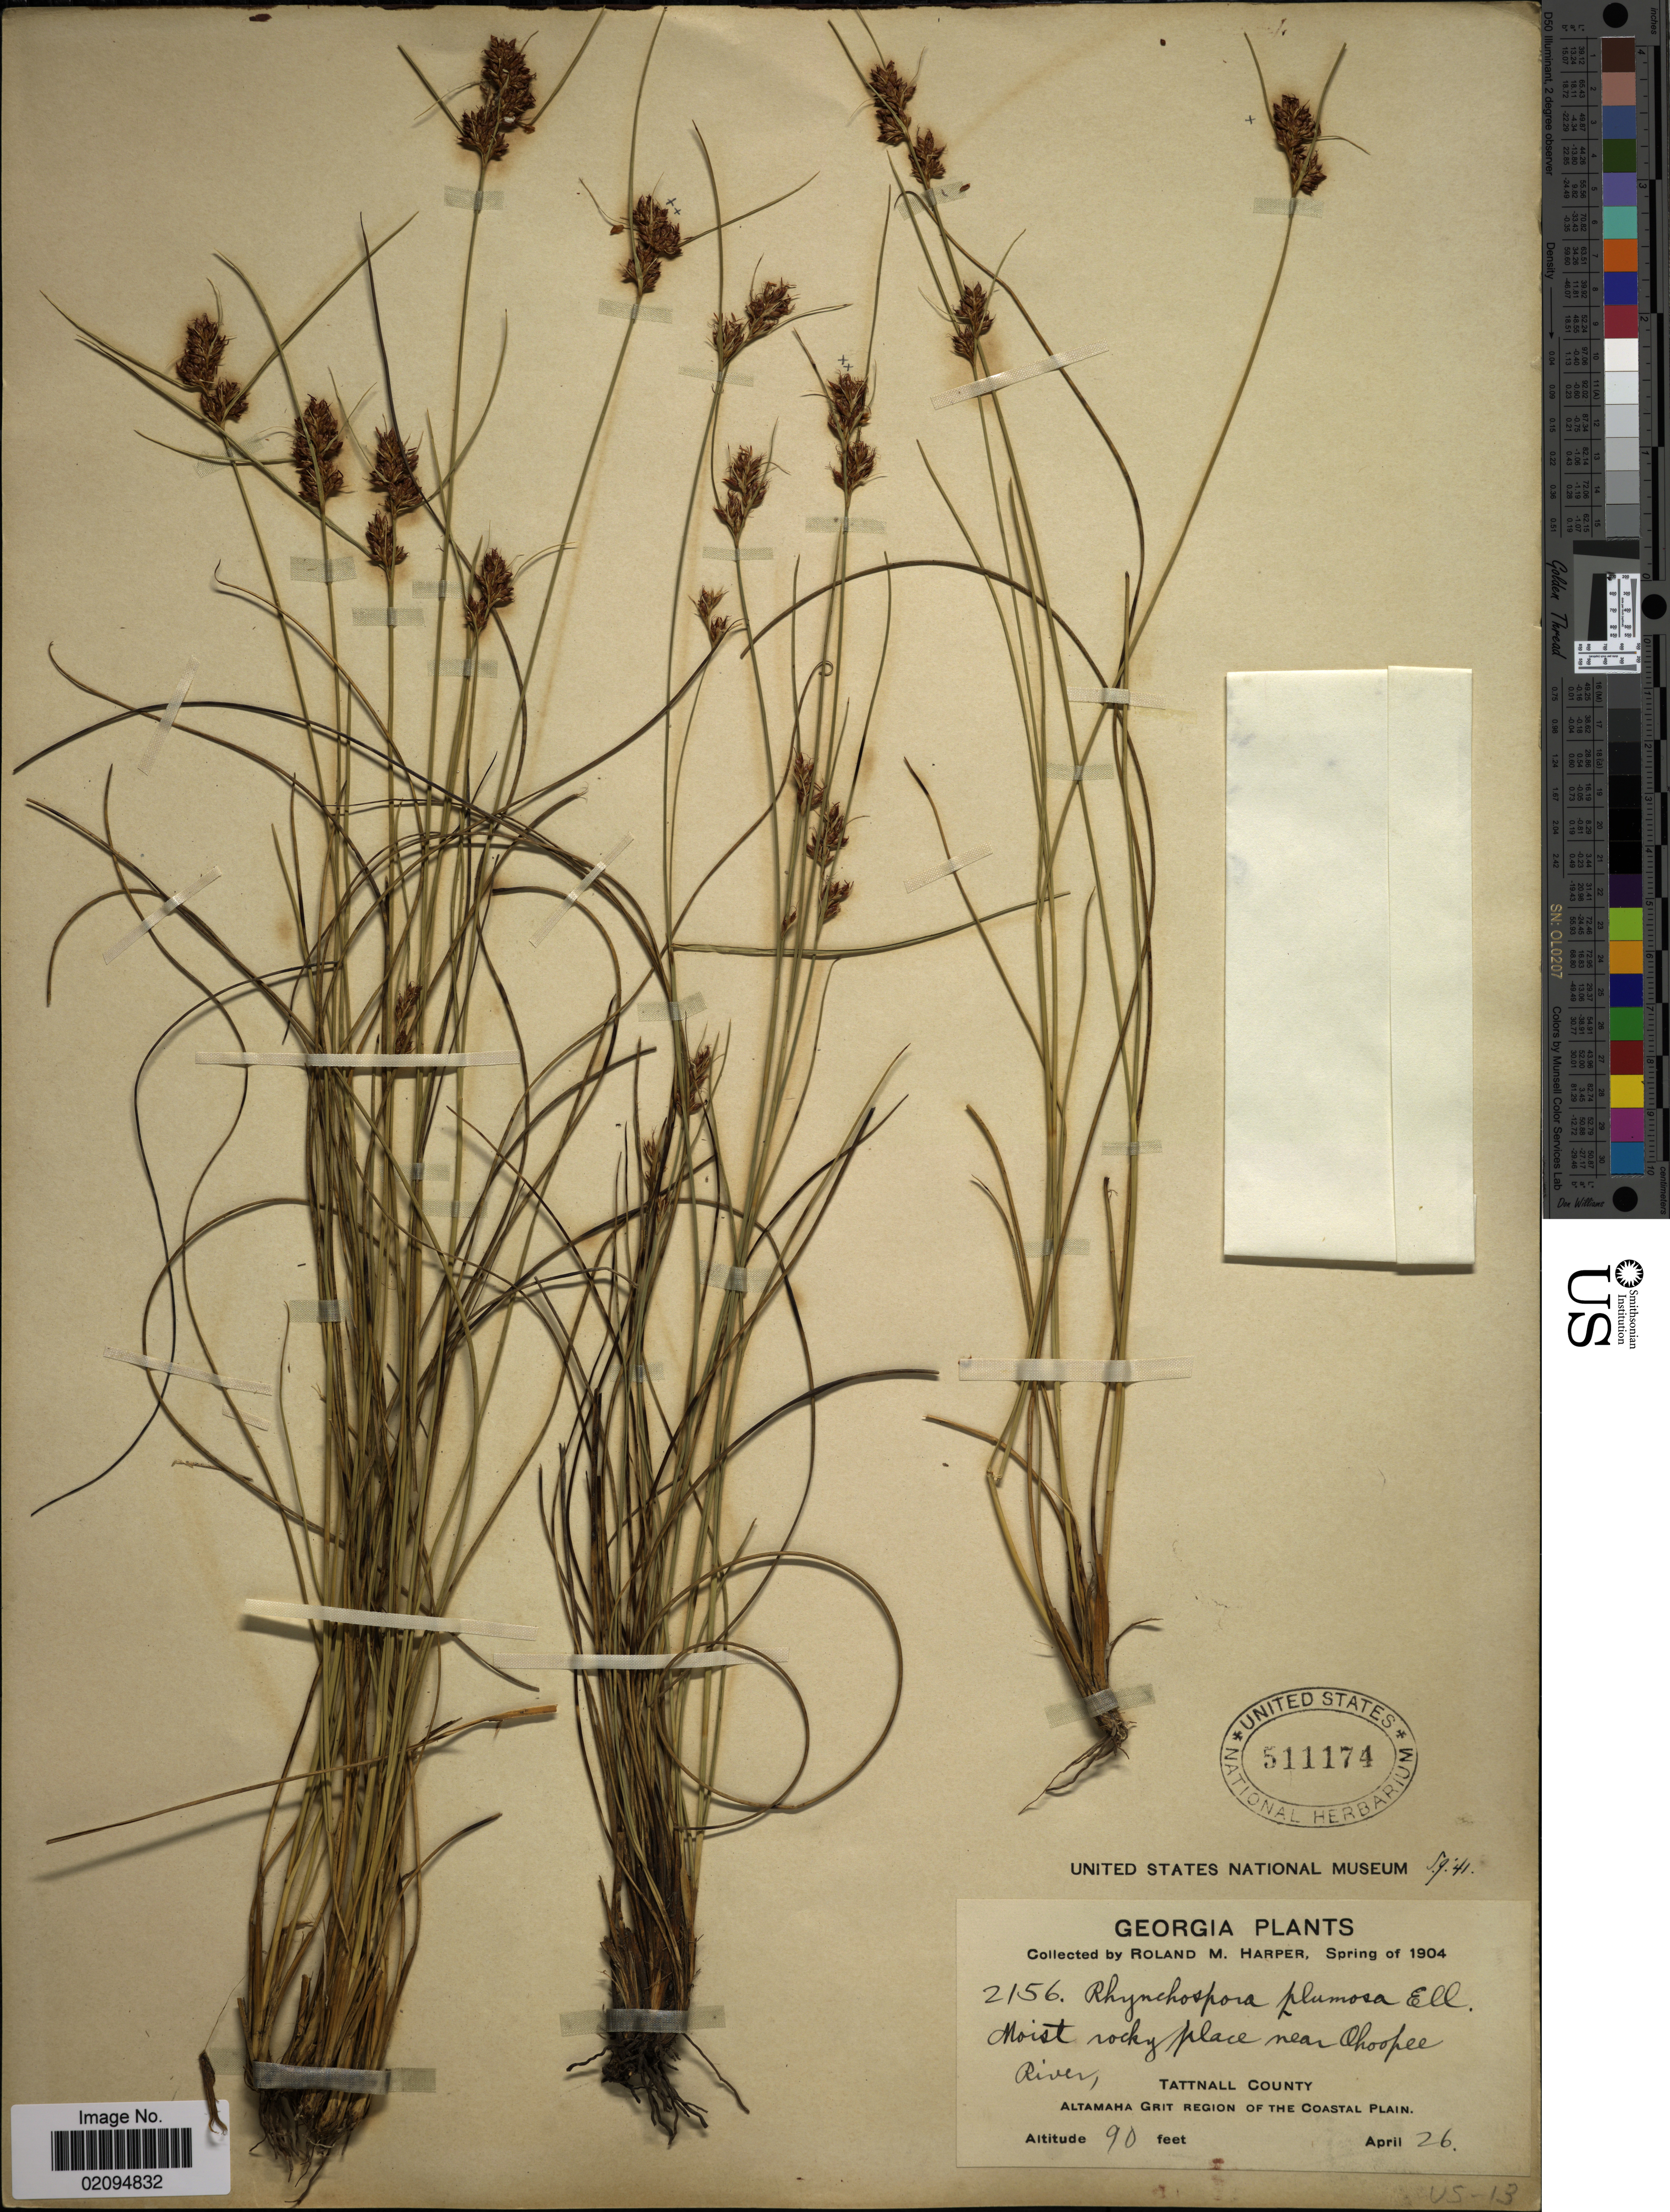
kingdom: Plantae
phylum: Tracheophyta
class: Liliopsida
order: Poales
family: Cyperaceae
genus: Rhynchospora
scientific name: Rhynchospora plumosa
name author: Elliott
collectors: R. M. Harper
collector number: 2156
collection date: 1904-04-26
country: United States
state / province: Georgia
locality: Tattnall County. Altamaha Grit Region of the Coastal Plain. Near Choopee River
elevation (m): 27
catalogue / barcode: US 511174